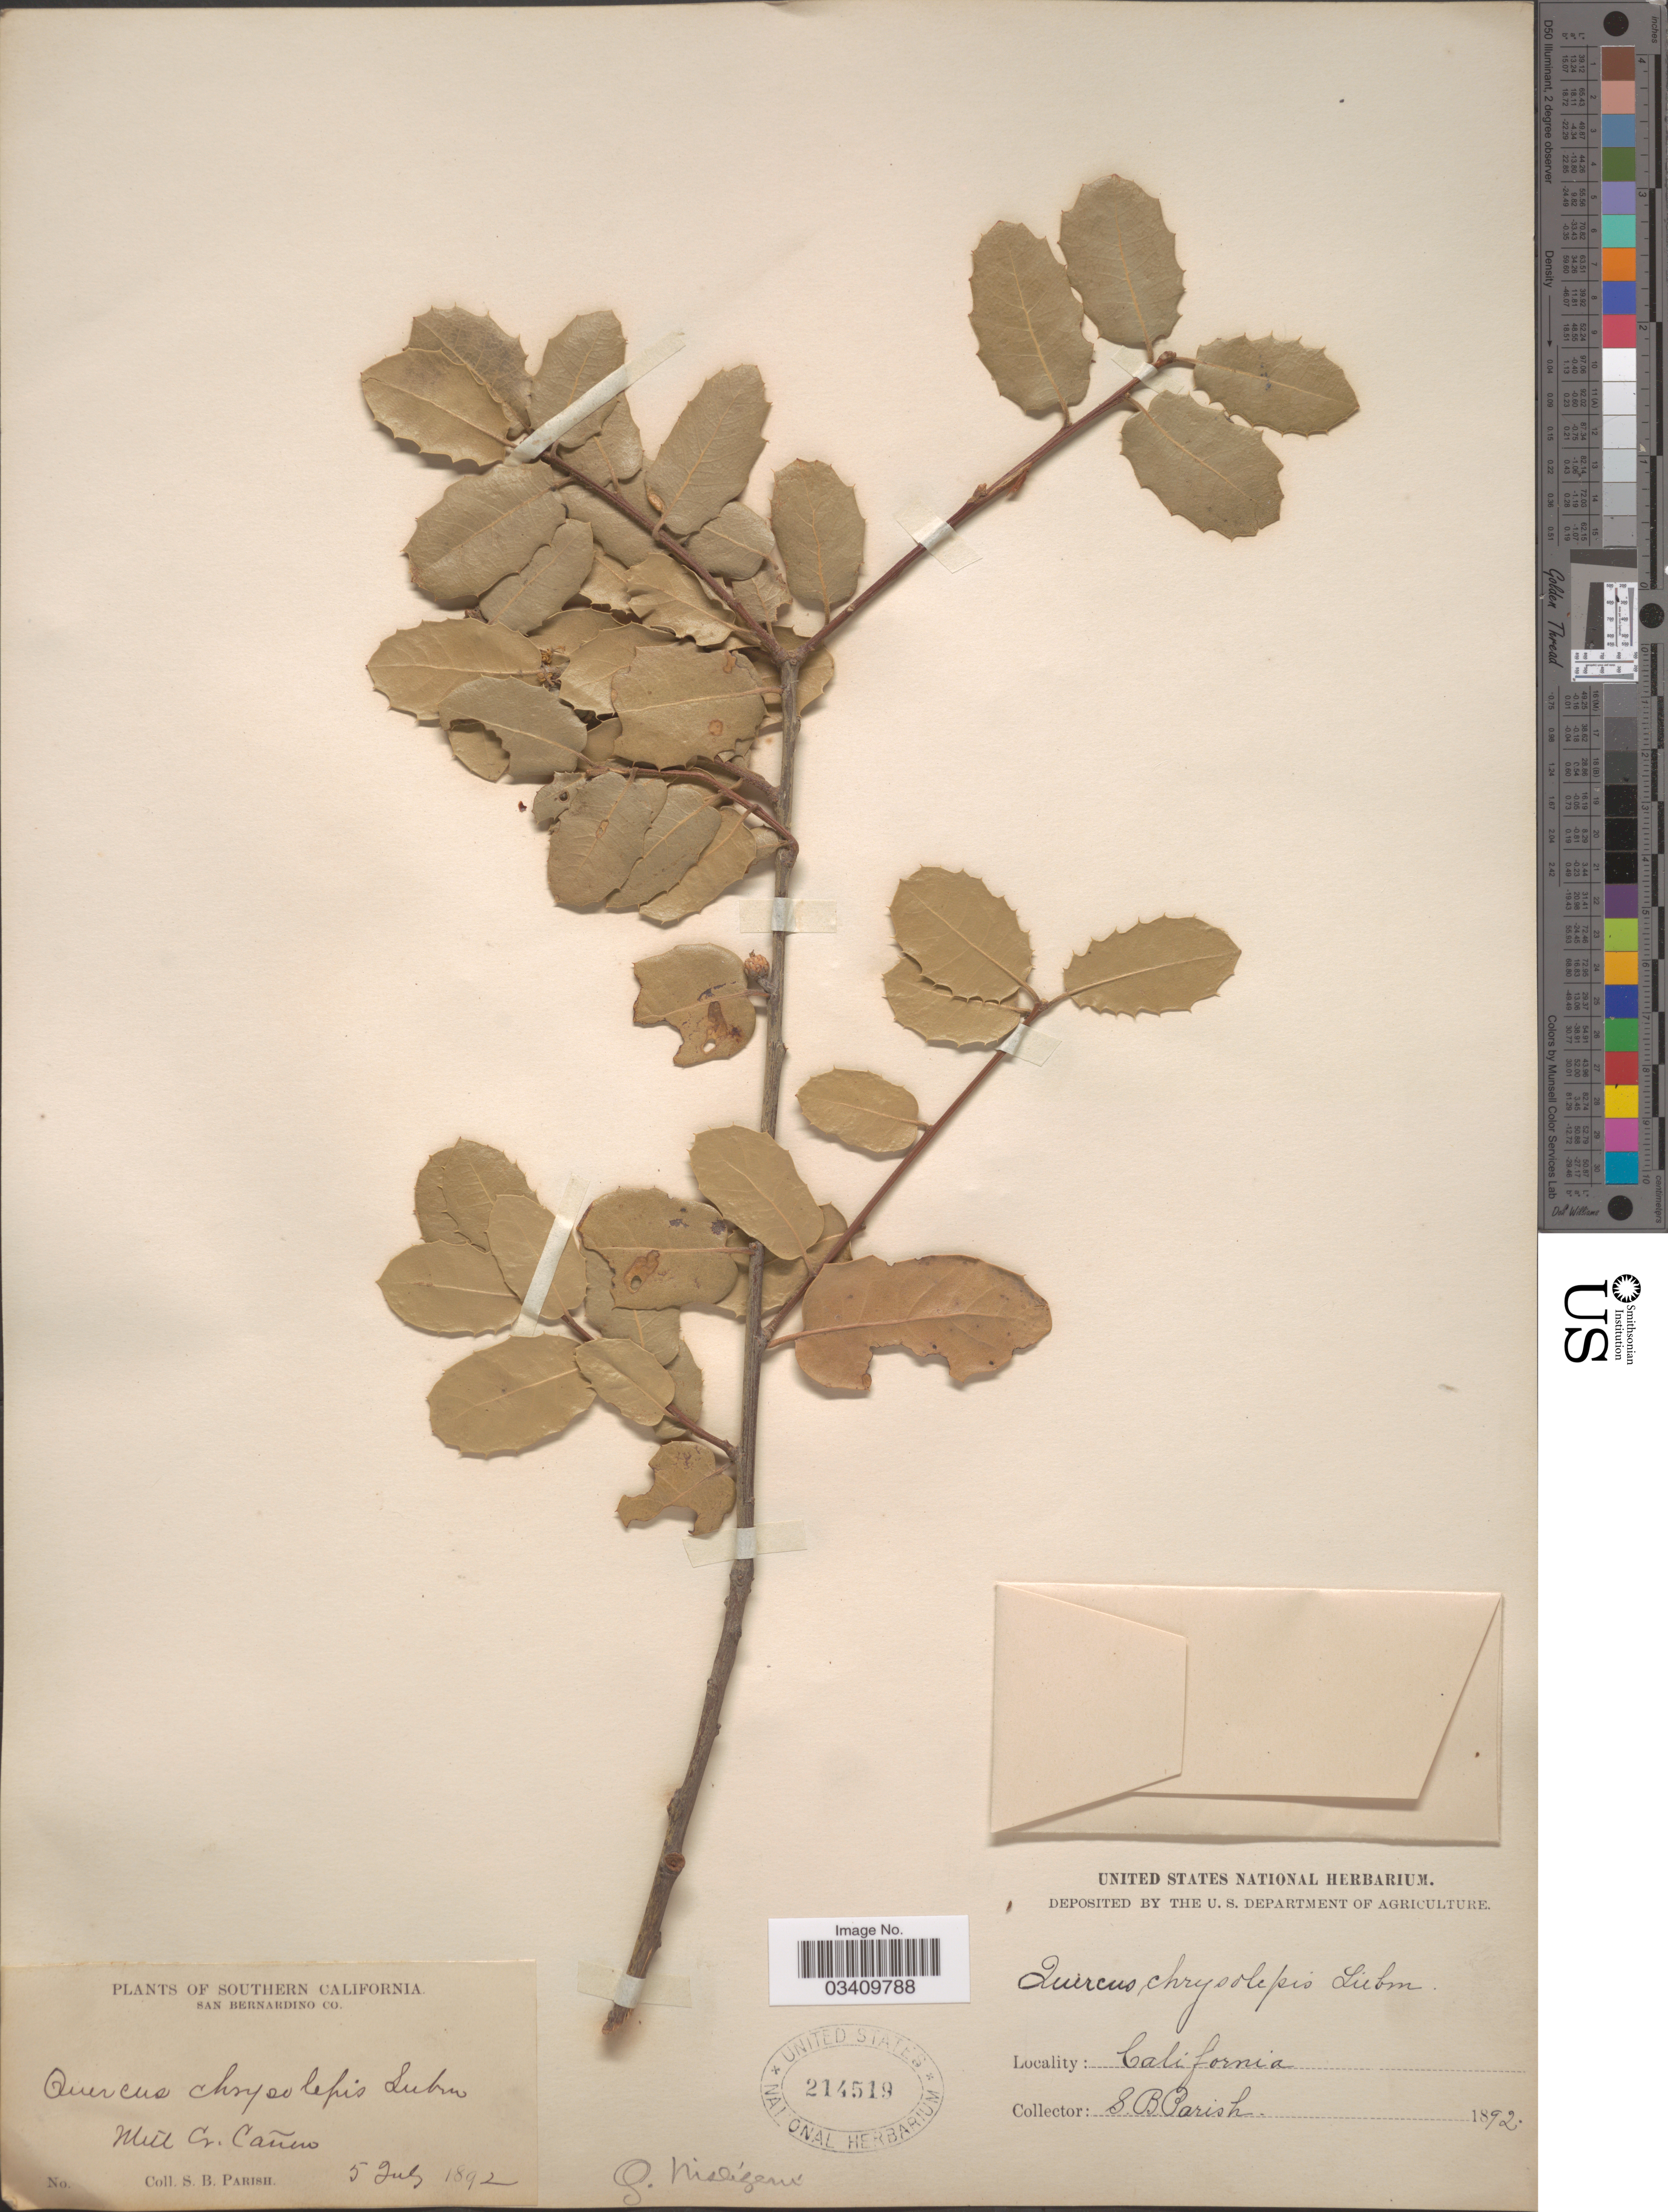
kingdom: Plantae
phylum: Tracheophyta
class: Magnoliopsida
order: Fagales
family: Fagaceae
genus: Quercus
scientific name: Quercus wislizeni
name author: A. DC.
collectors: S. B. Parish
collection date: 1892-07-05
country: United States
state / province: California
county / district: San Bernardino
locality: Southern California. Mill Cr. Cañon.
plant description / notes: Removed "San Bernardino Co." from Precise Locality field and added to County field.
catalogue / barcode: US 214519